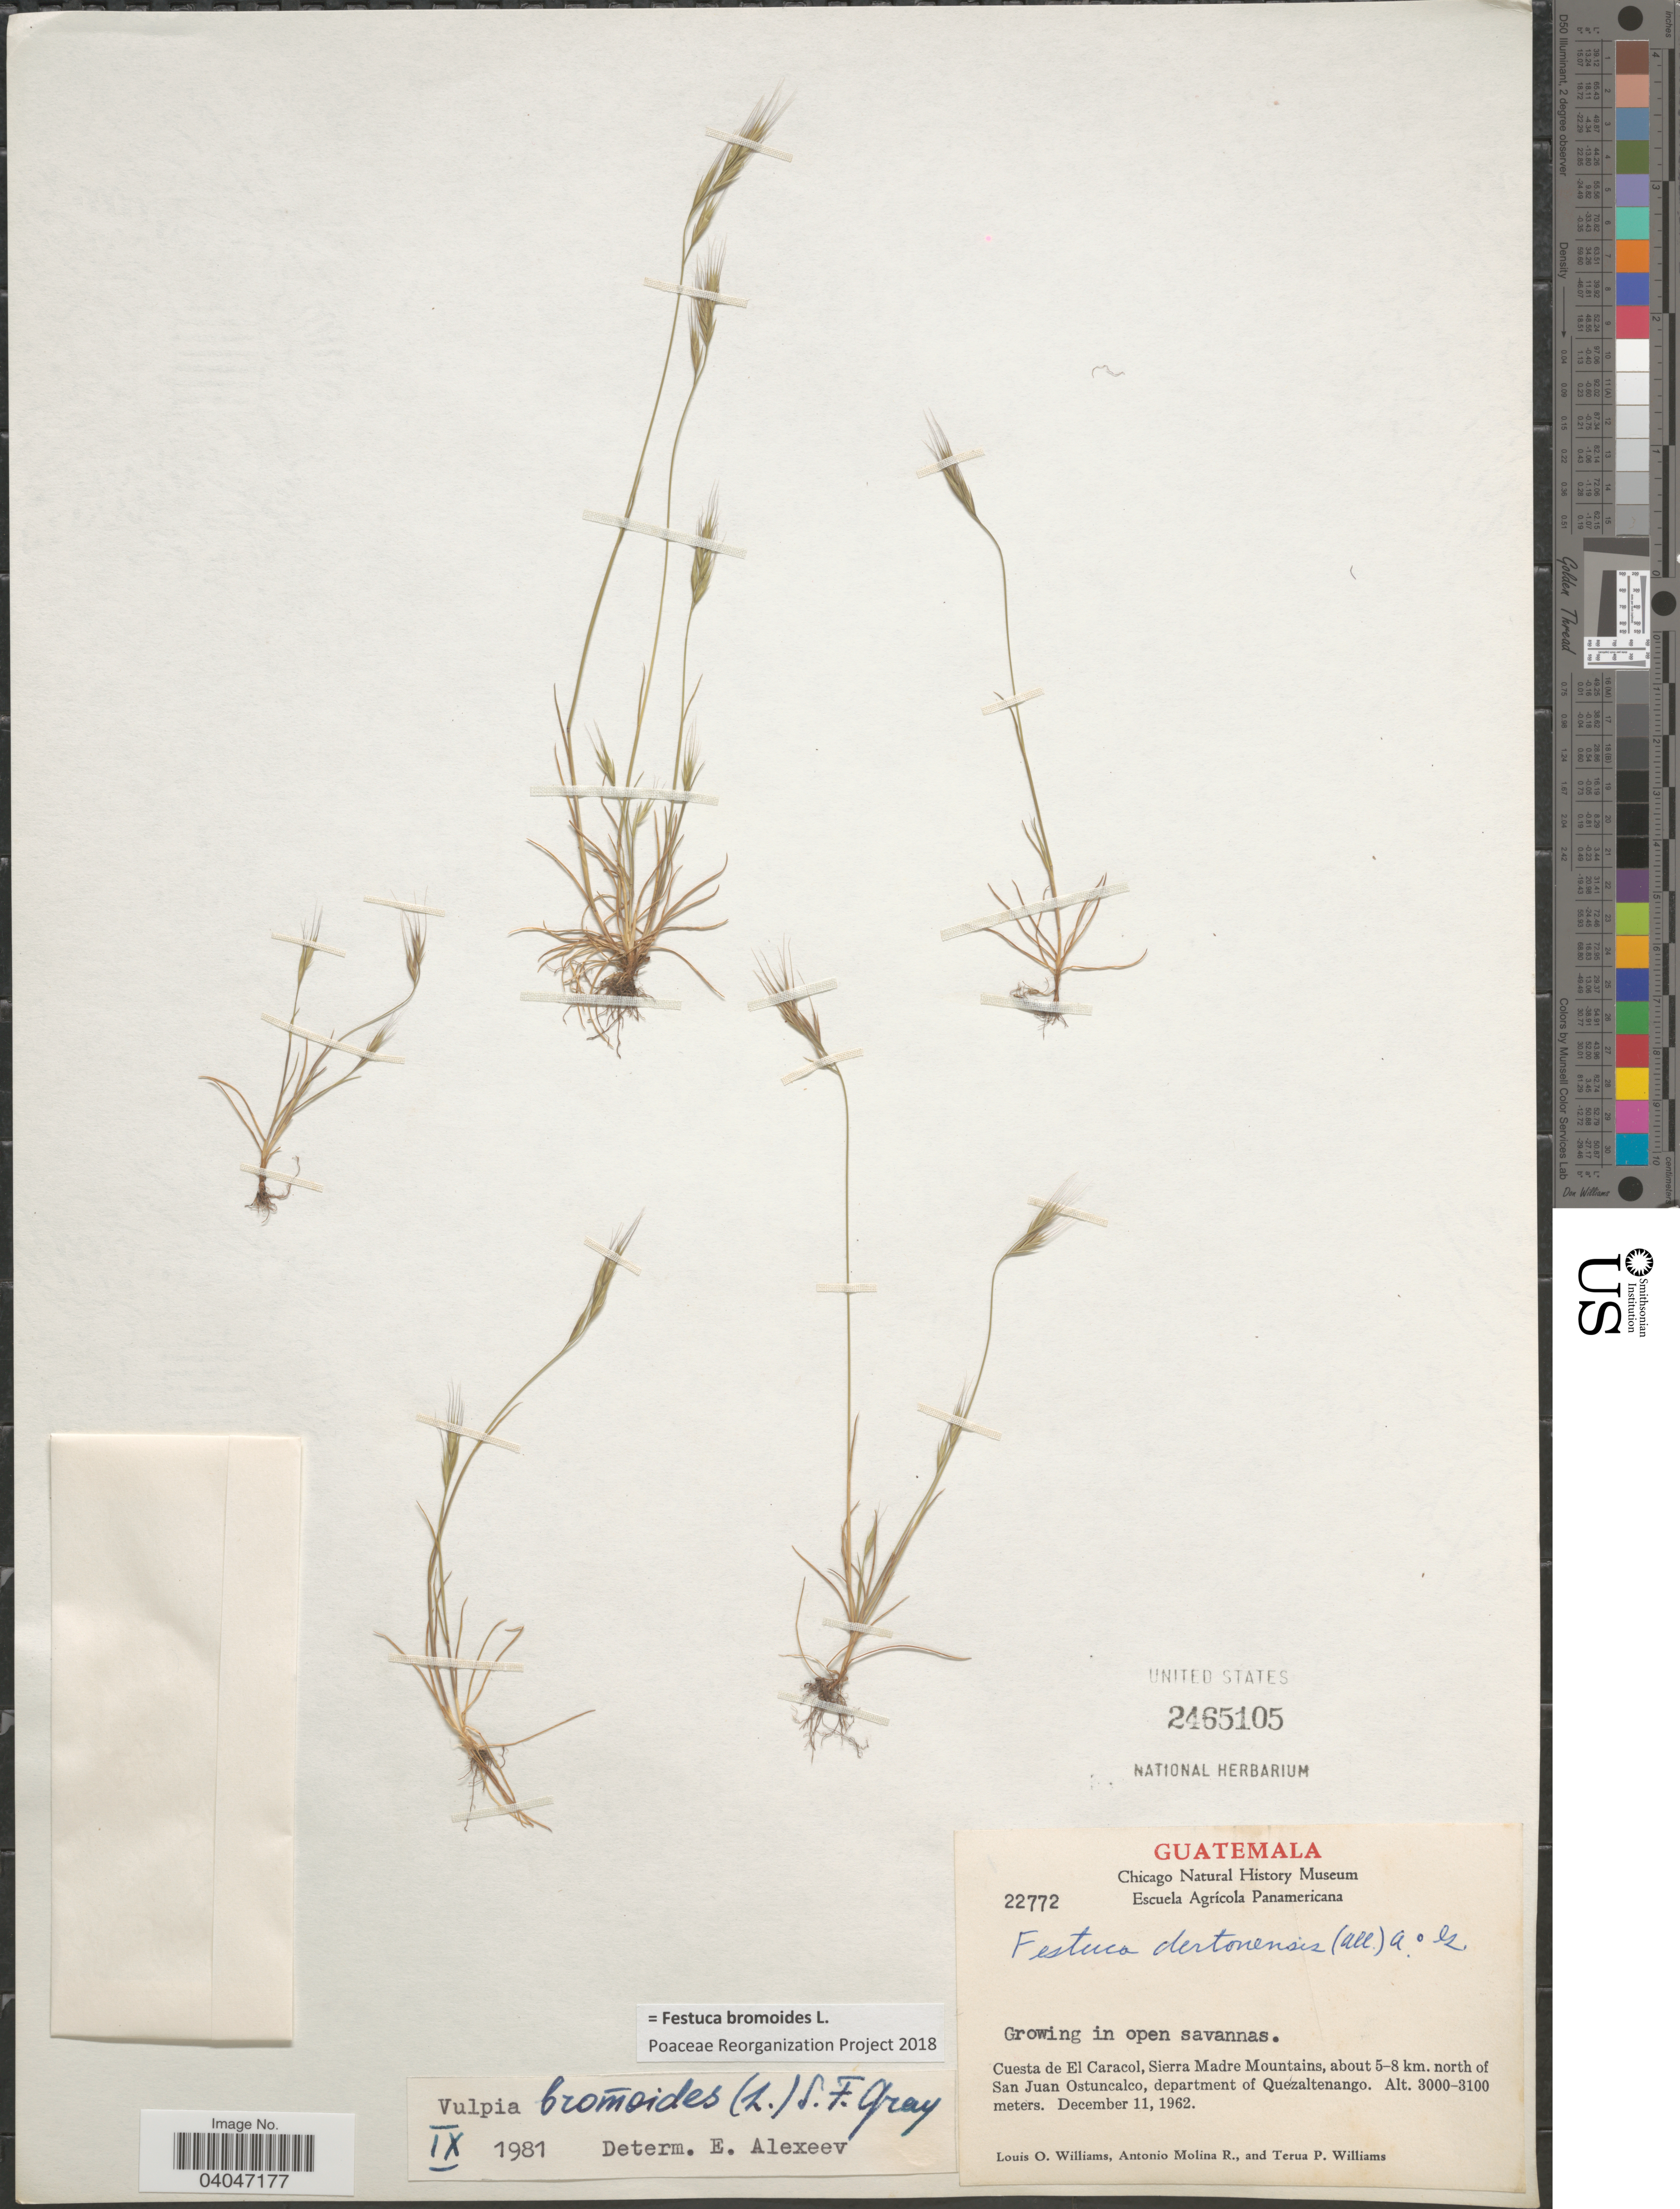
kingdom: Plantae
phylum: Tracheophyta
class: Liliopsida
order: Poales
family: Poaceae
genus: Festuca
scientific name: Festuca bromoides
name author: L.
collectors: L. O. Williams, A. Molina R. & T. Williams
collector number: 22772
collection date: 1962-12-11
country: Guatemala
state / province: Quetzaltenango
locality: In open savannas. Cuesta de El Caracol, Sierra Madre Mountains, about 5-8 km. north of San Juan Ostuncalco, department of Quezaltenango.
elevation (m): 3000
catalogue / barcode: US 2465105